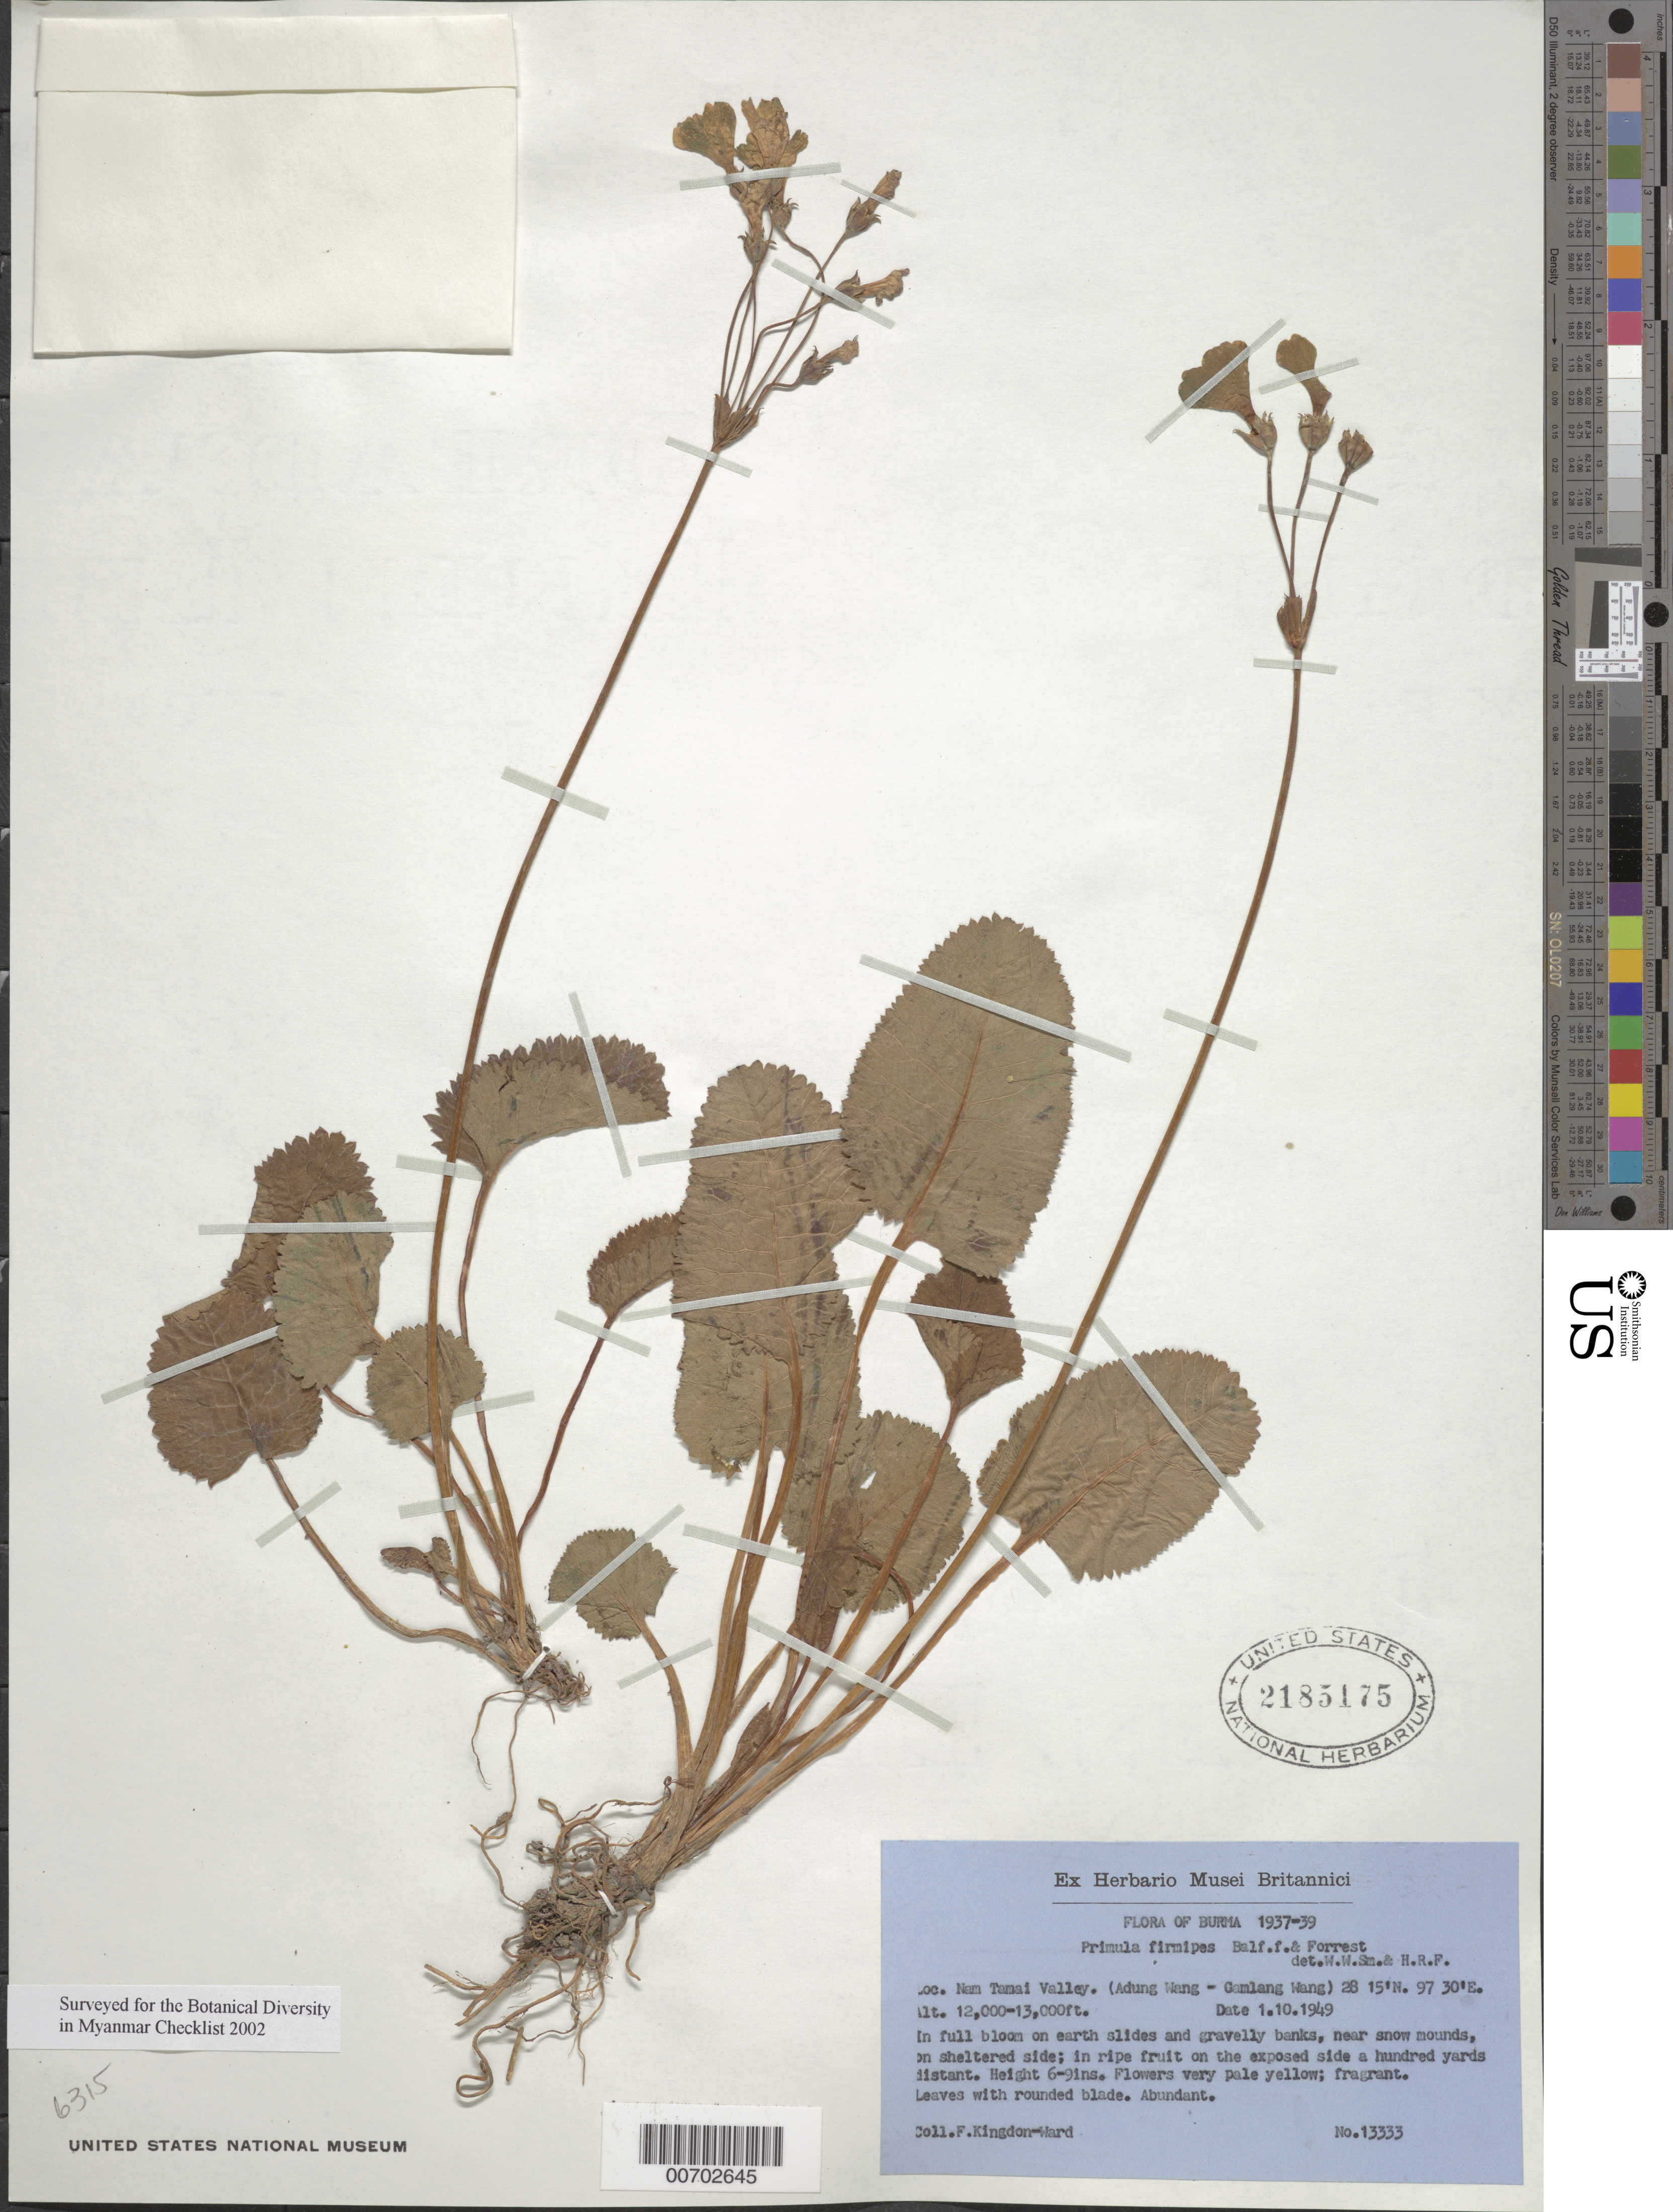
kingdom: Plantae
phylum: Tracheophyta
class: Magnoliopsida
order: Ericales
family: Primulaceae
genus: Primula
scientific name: Primula firmipes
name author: Balf. f. & Forrest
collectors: F. Kingdon Ward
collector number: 13333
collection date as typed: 10 Jan 1949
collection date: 1949-01-10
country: Myanmar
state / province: Kachin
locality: Adung Wang-Gamlang Wang, Nam Tami Valley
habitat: On earth slides and gravelly banks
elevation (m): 3658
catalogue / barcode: US 2185175